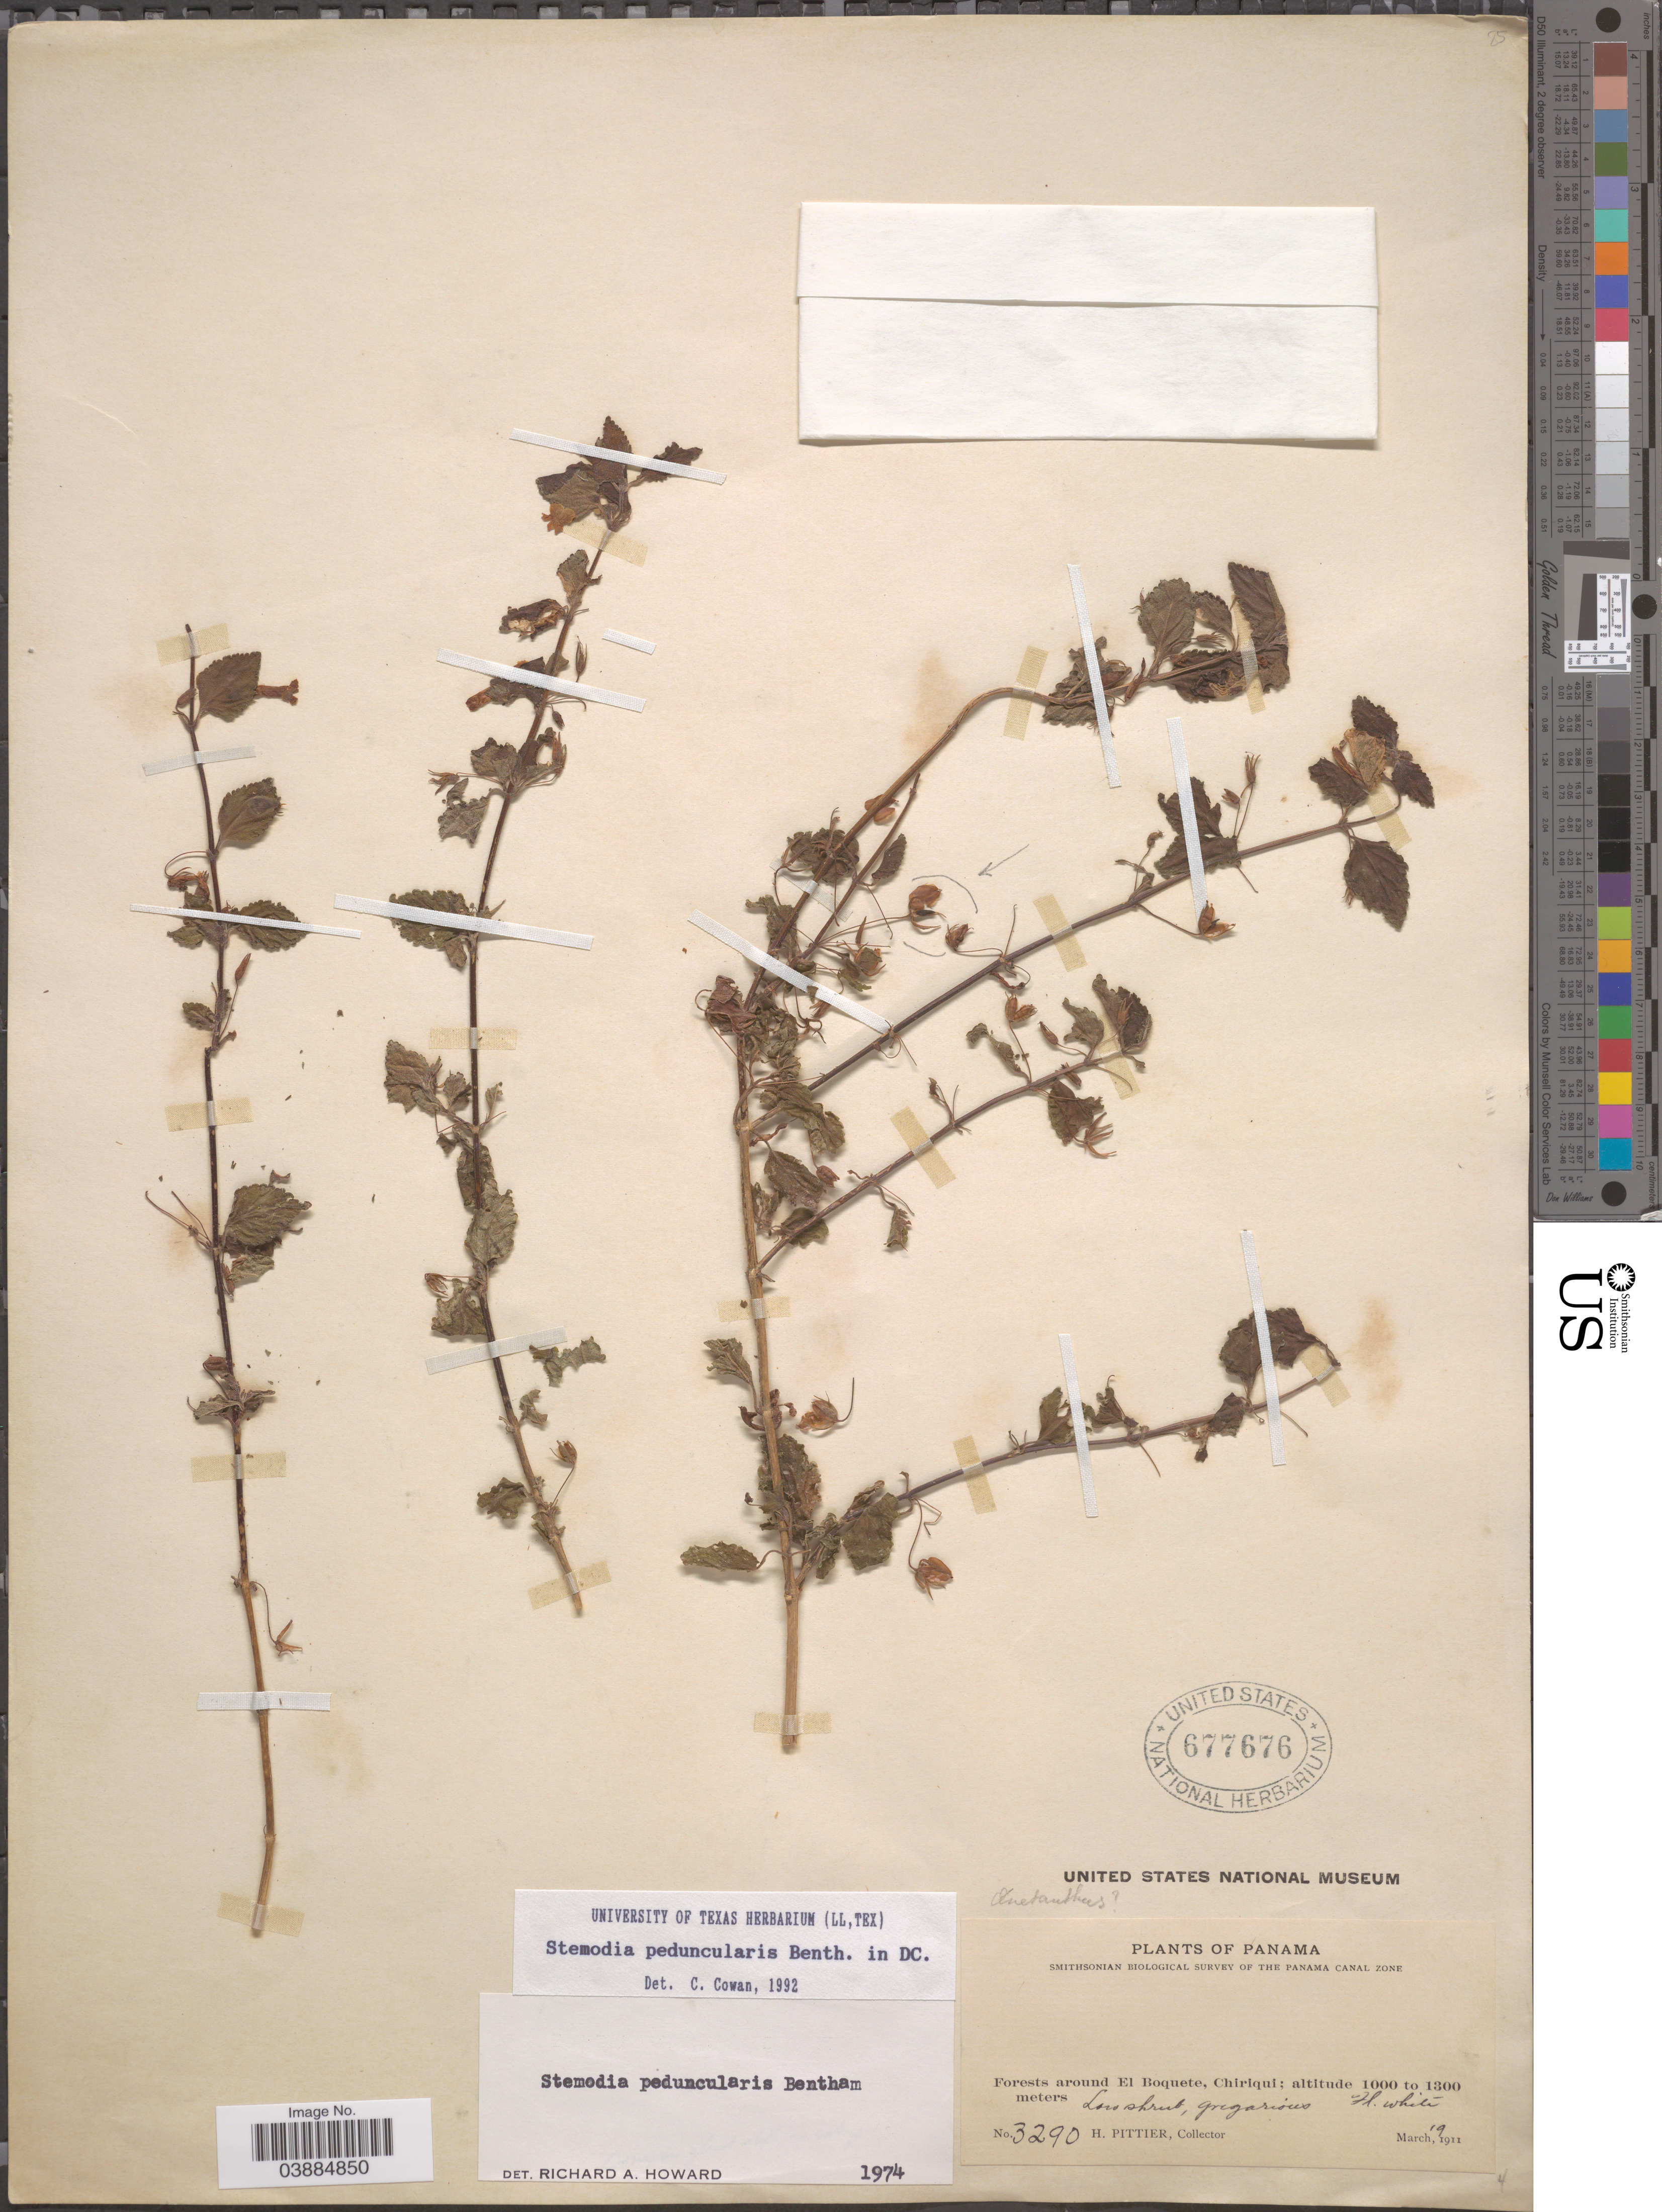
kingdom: Plantae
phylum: Tracheophyta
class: Magnoliopsida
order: Lamiales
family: Plantaginaceae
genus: Stemodia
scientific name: Stemodia peduncularis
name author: Benth.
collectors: H. F. Pittier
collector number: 3290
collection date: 1911-03-19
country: Panama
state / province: Chiriqui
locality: Forests around El Boquete.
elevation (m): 1000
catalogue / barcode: US 677676